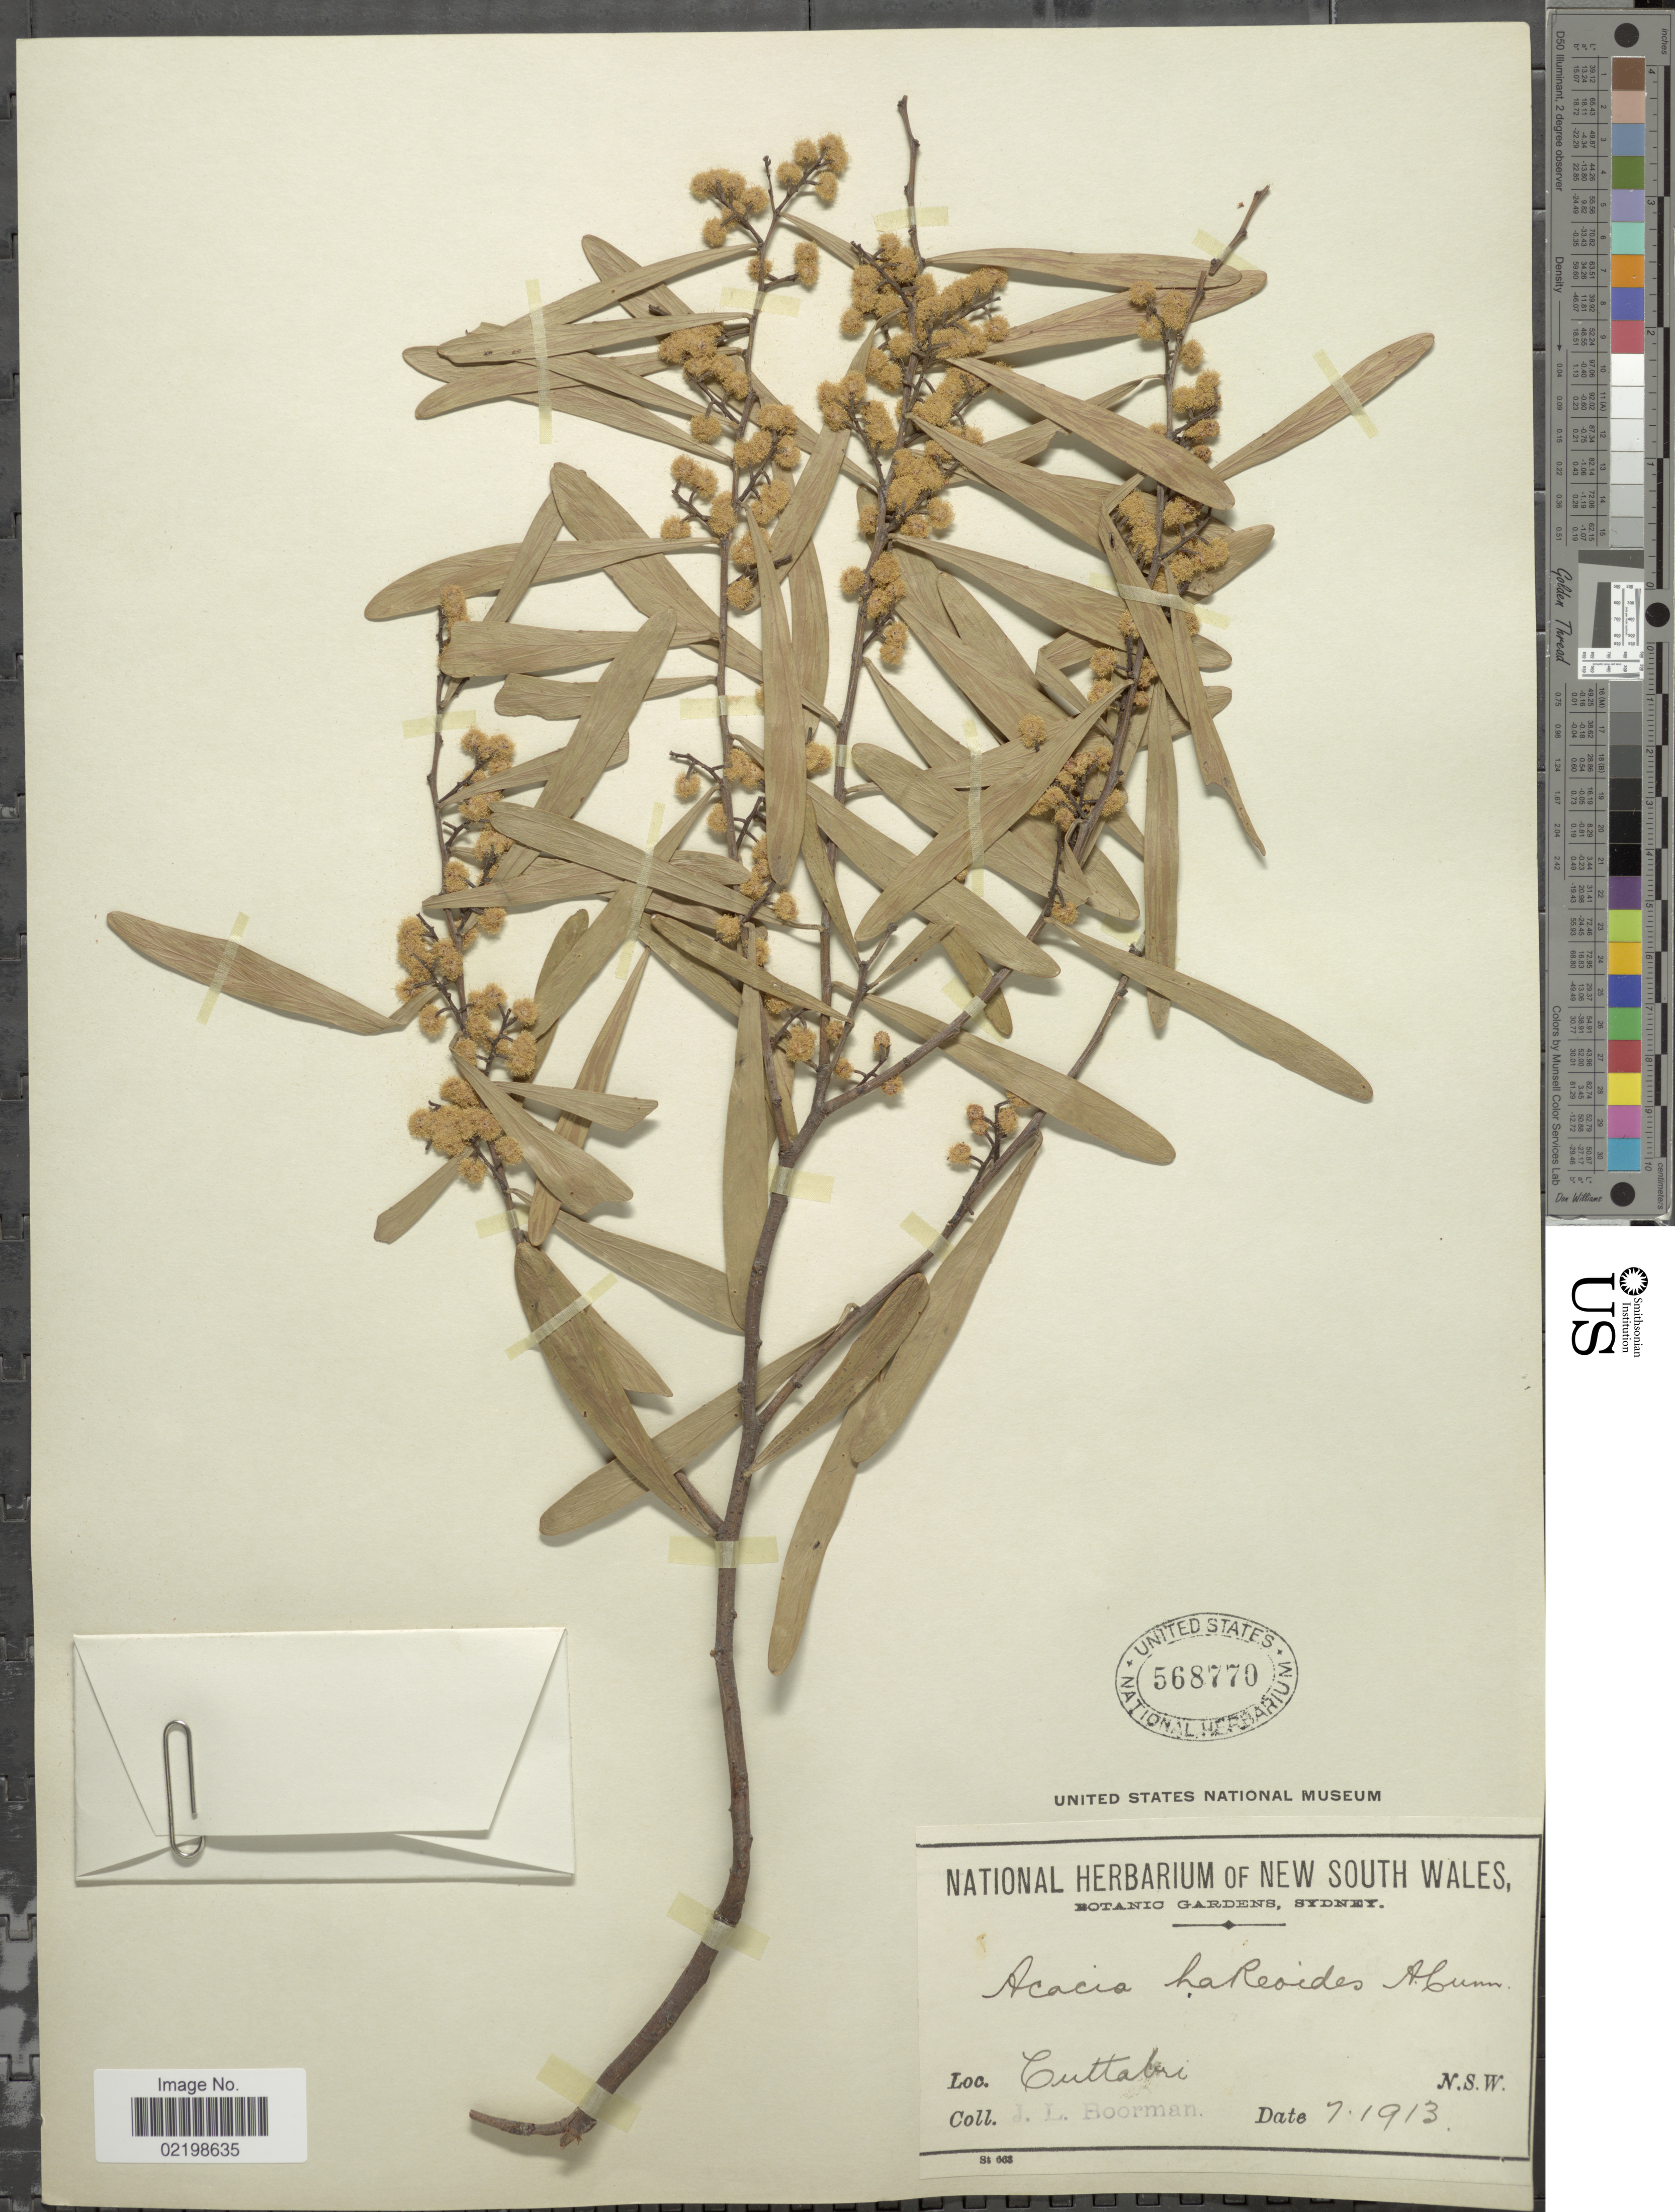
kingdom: Plantae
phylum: Tracheophyta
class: Magnoliopsida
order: Fabales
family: Fabaceae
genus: Acacia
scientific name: Acacia hakeoides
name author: Benth.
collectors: J. Boorman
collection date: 1913-07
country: Australia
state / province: New South Wales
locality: Cuttabri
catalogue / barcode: US 568770